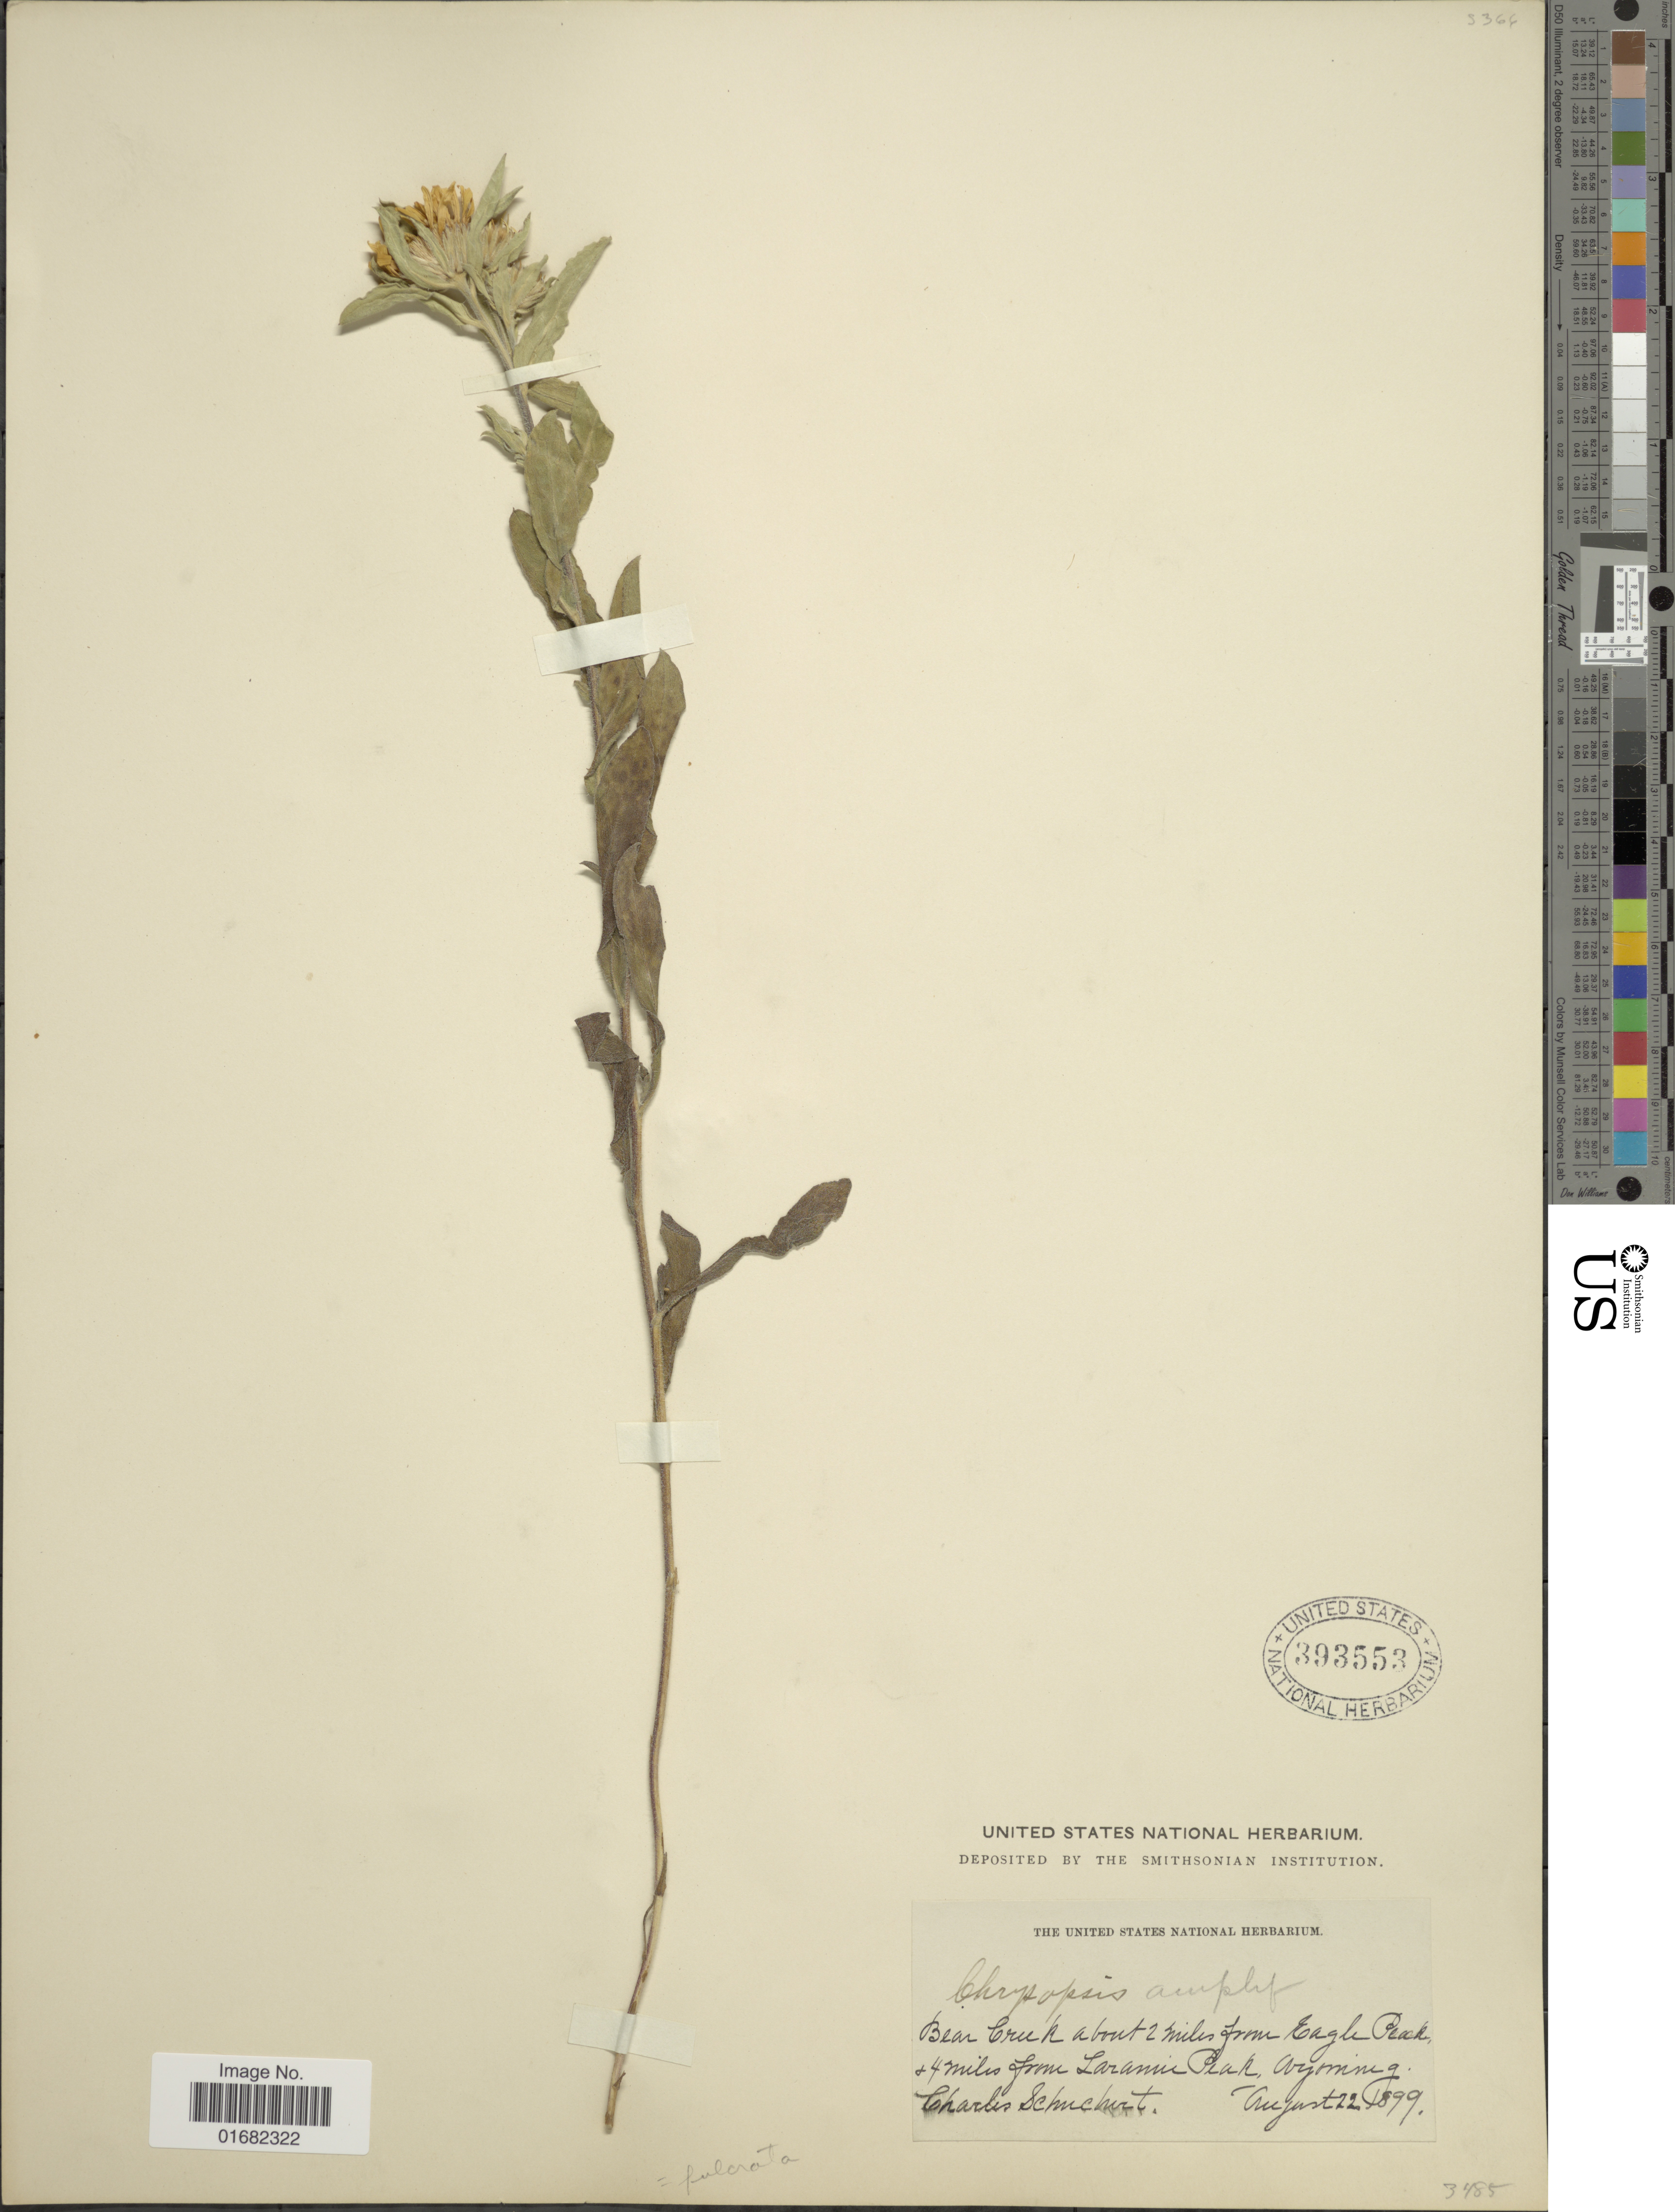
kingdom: Plantae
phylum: Tracheophyta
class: Magnoliopsida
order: Asterales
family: Asteraceae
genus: Heterotheca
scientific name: Heterotheca fulcrata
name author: (Greene) Shinners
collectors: C. Schuchert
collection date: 1899-08-22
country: United States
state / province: Wyoming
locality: Bear Creek about 2 miles from Eagle Creek & 4 miles from Laramie Peak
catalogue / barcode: US 393553